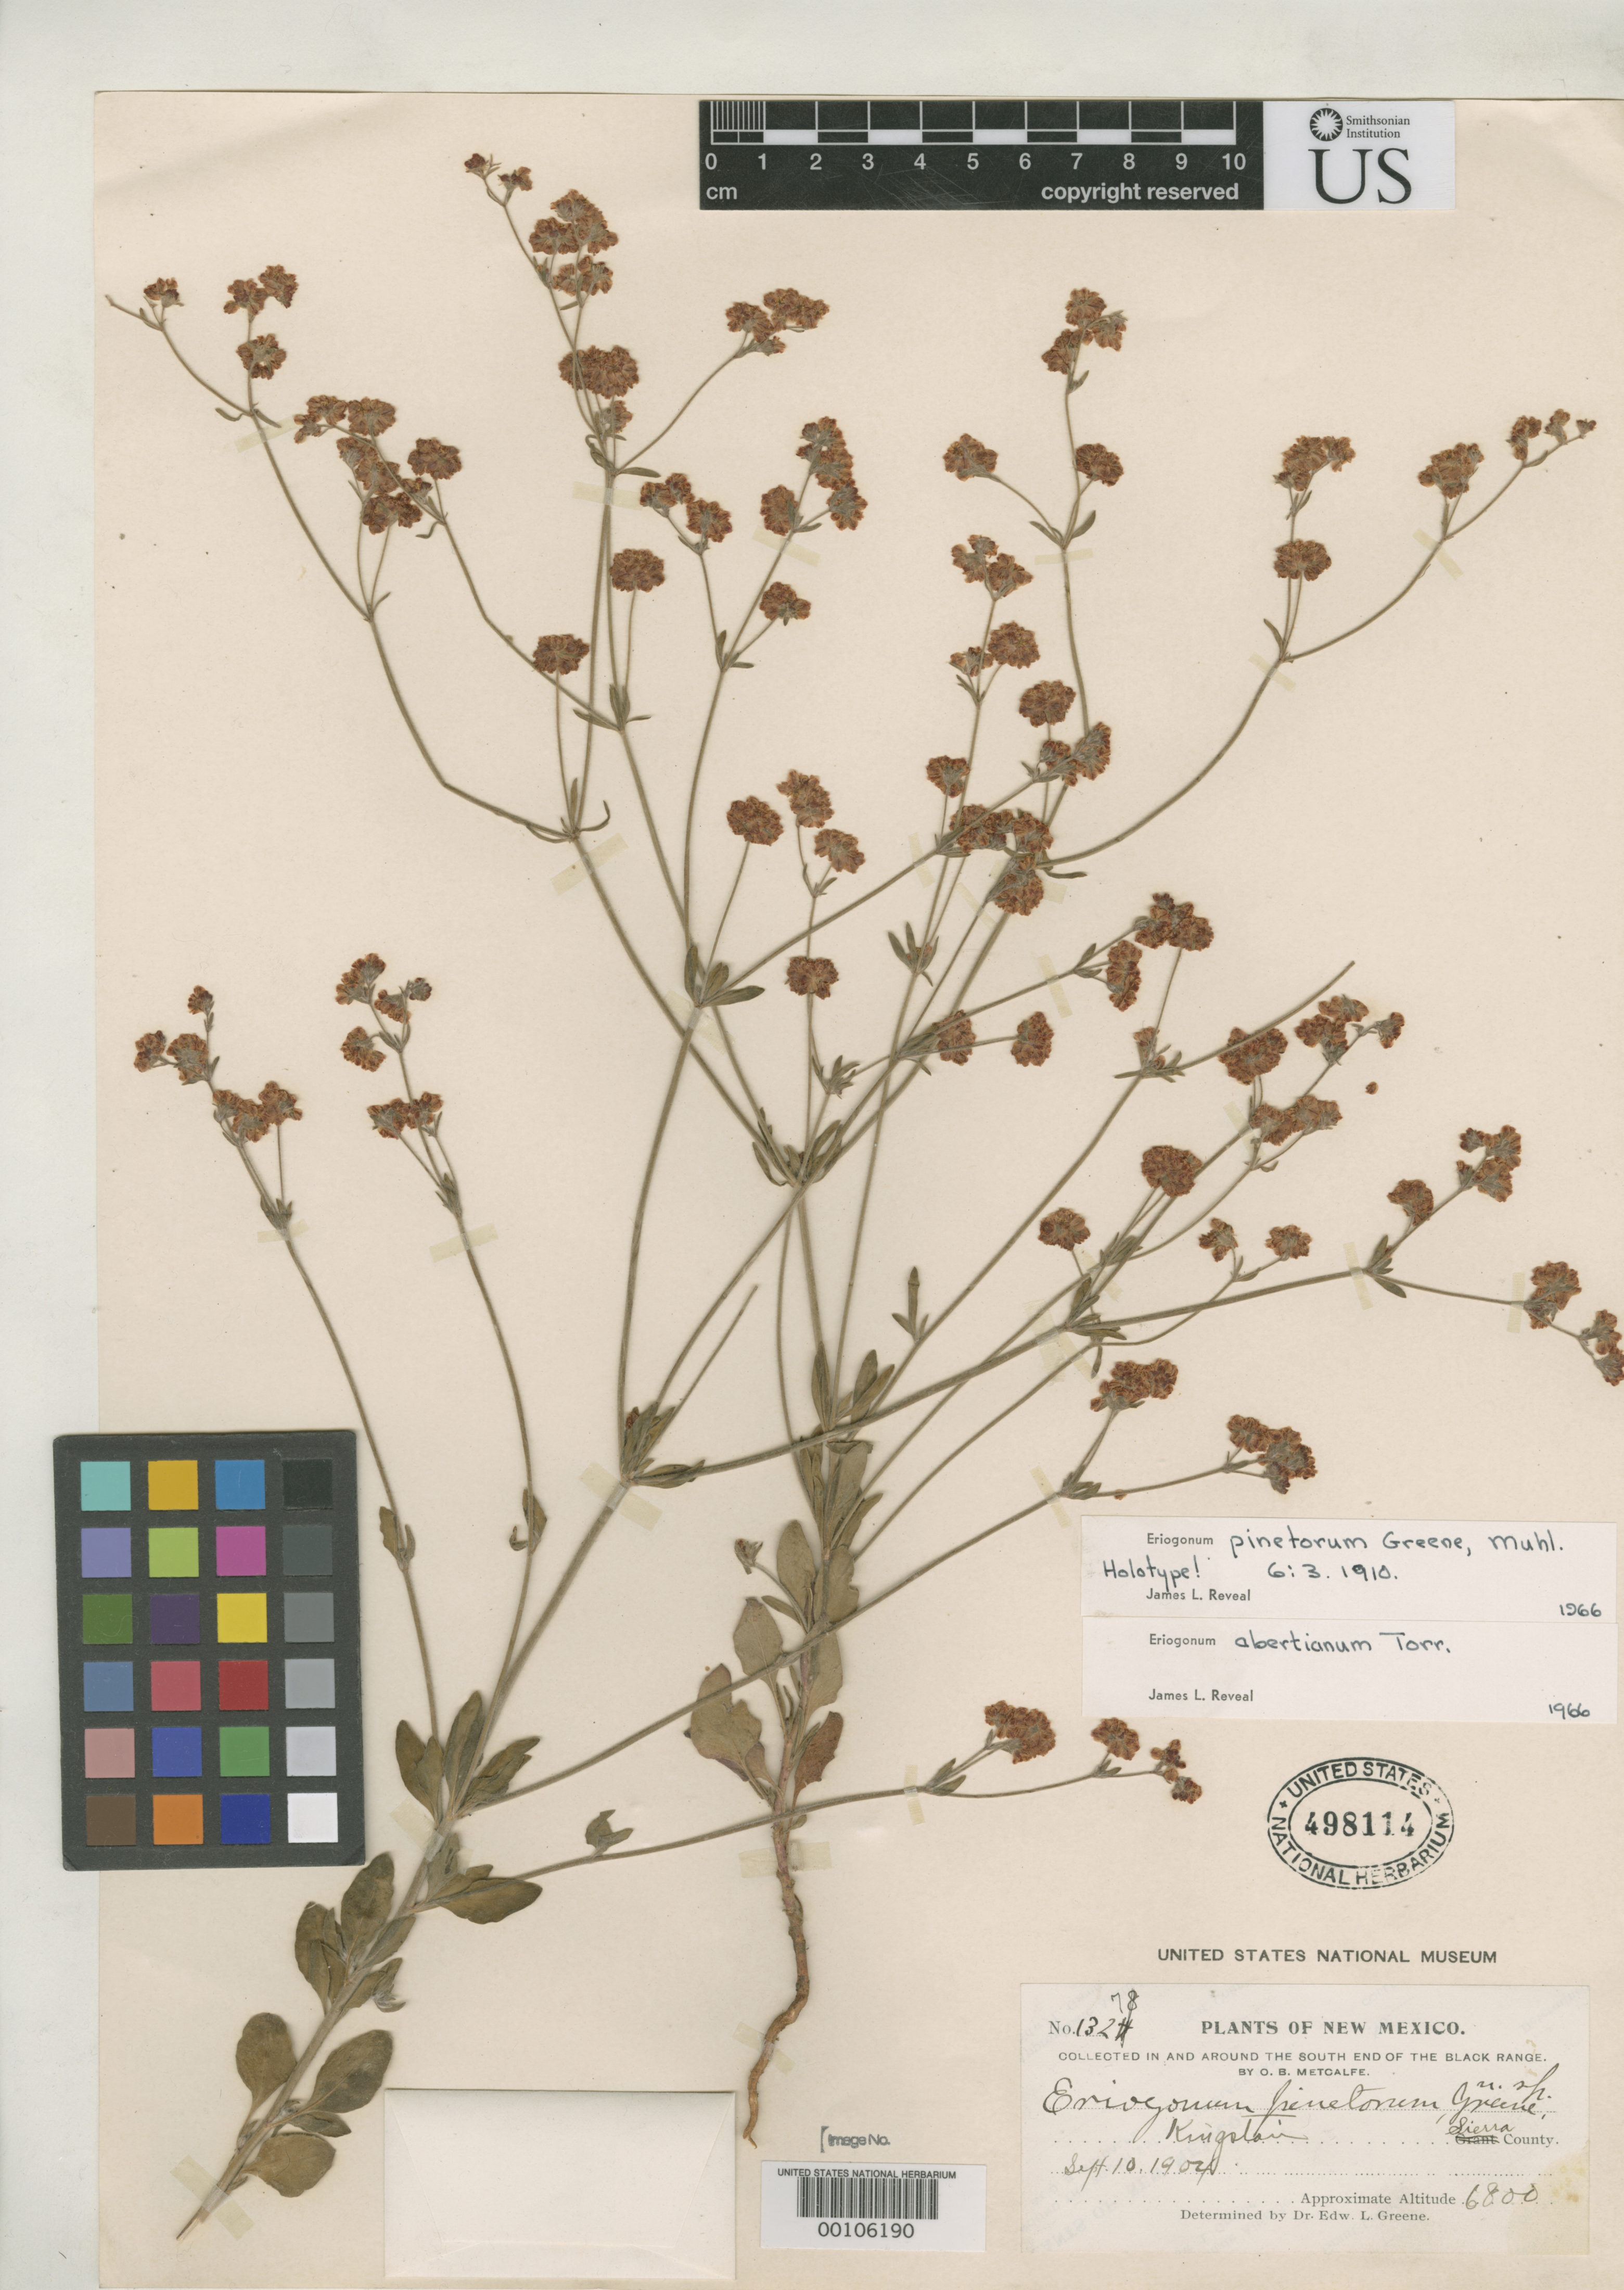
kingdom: Plantae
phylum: Tracheophyta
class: Magnoliopsida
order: Caryophyllales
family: Polygonaceae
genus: Eriogonum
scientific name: Eriogonum pinetorum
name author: Greene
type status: Holotype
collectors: O. B. Metcalfe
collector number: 1327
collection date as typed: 10 Sep 1904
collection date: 1904-09-10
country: United States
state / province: New Mexico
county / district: Sierra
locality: Black Range.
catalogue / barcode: US 498114